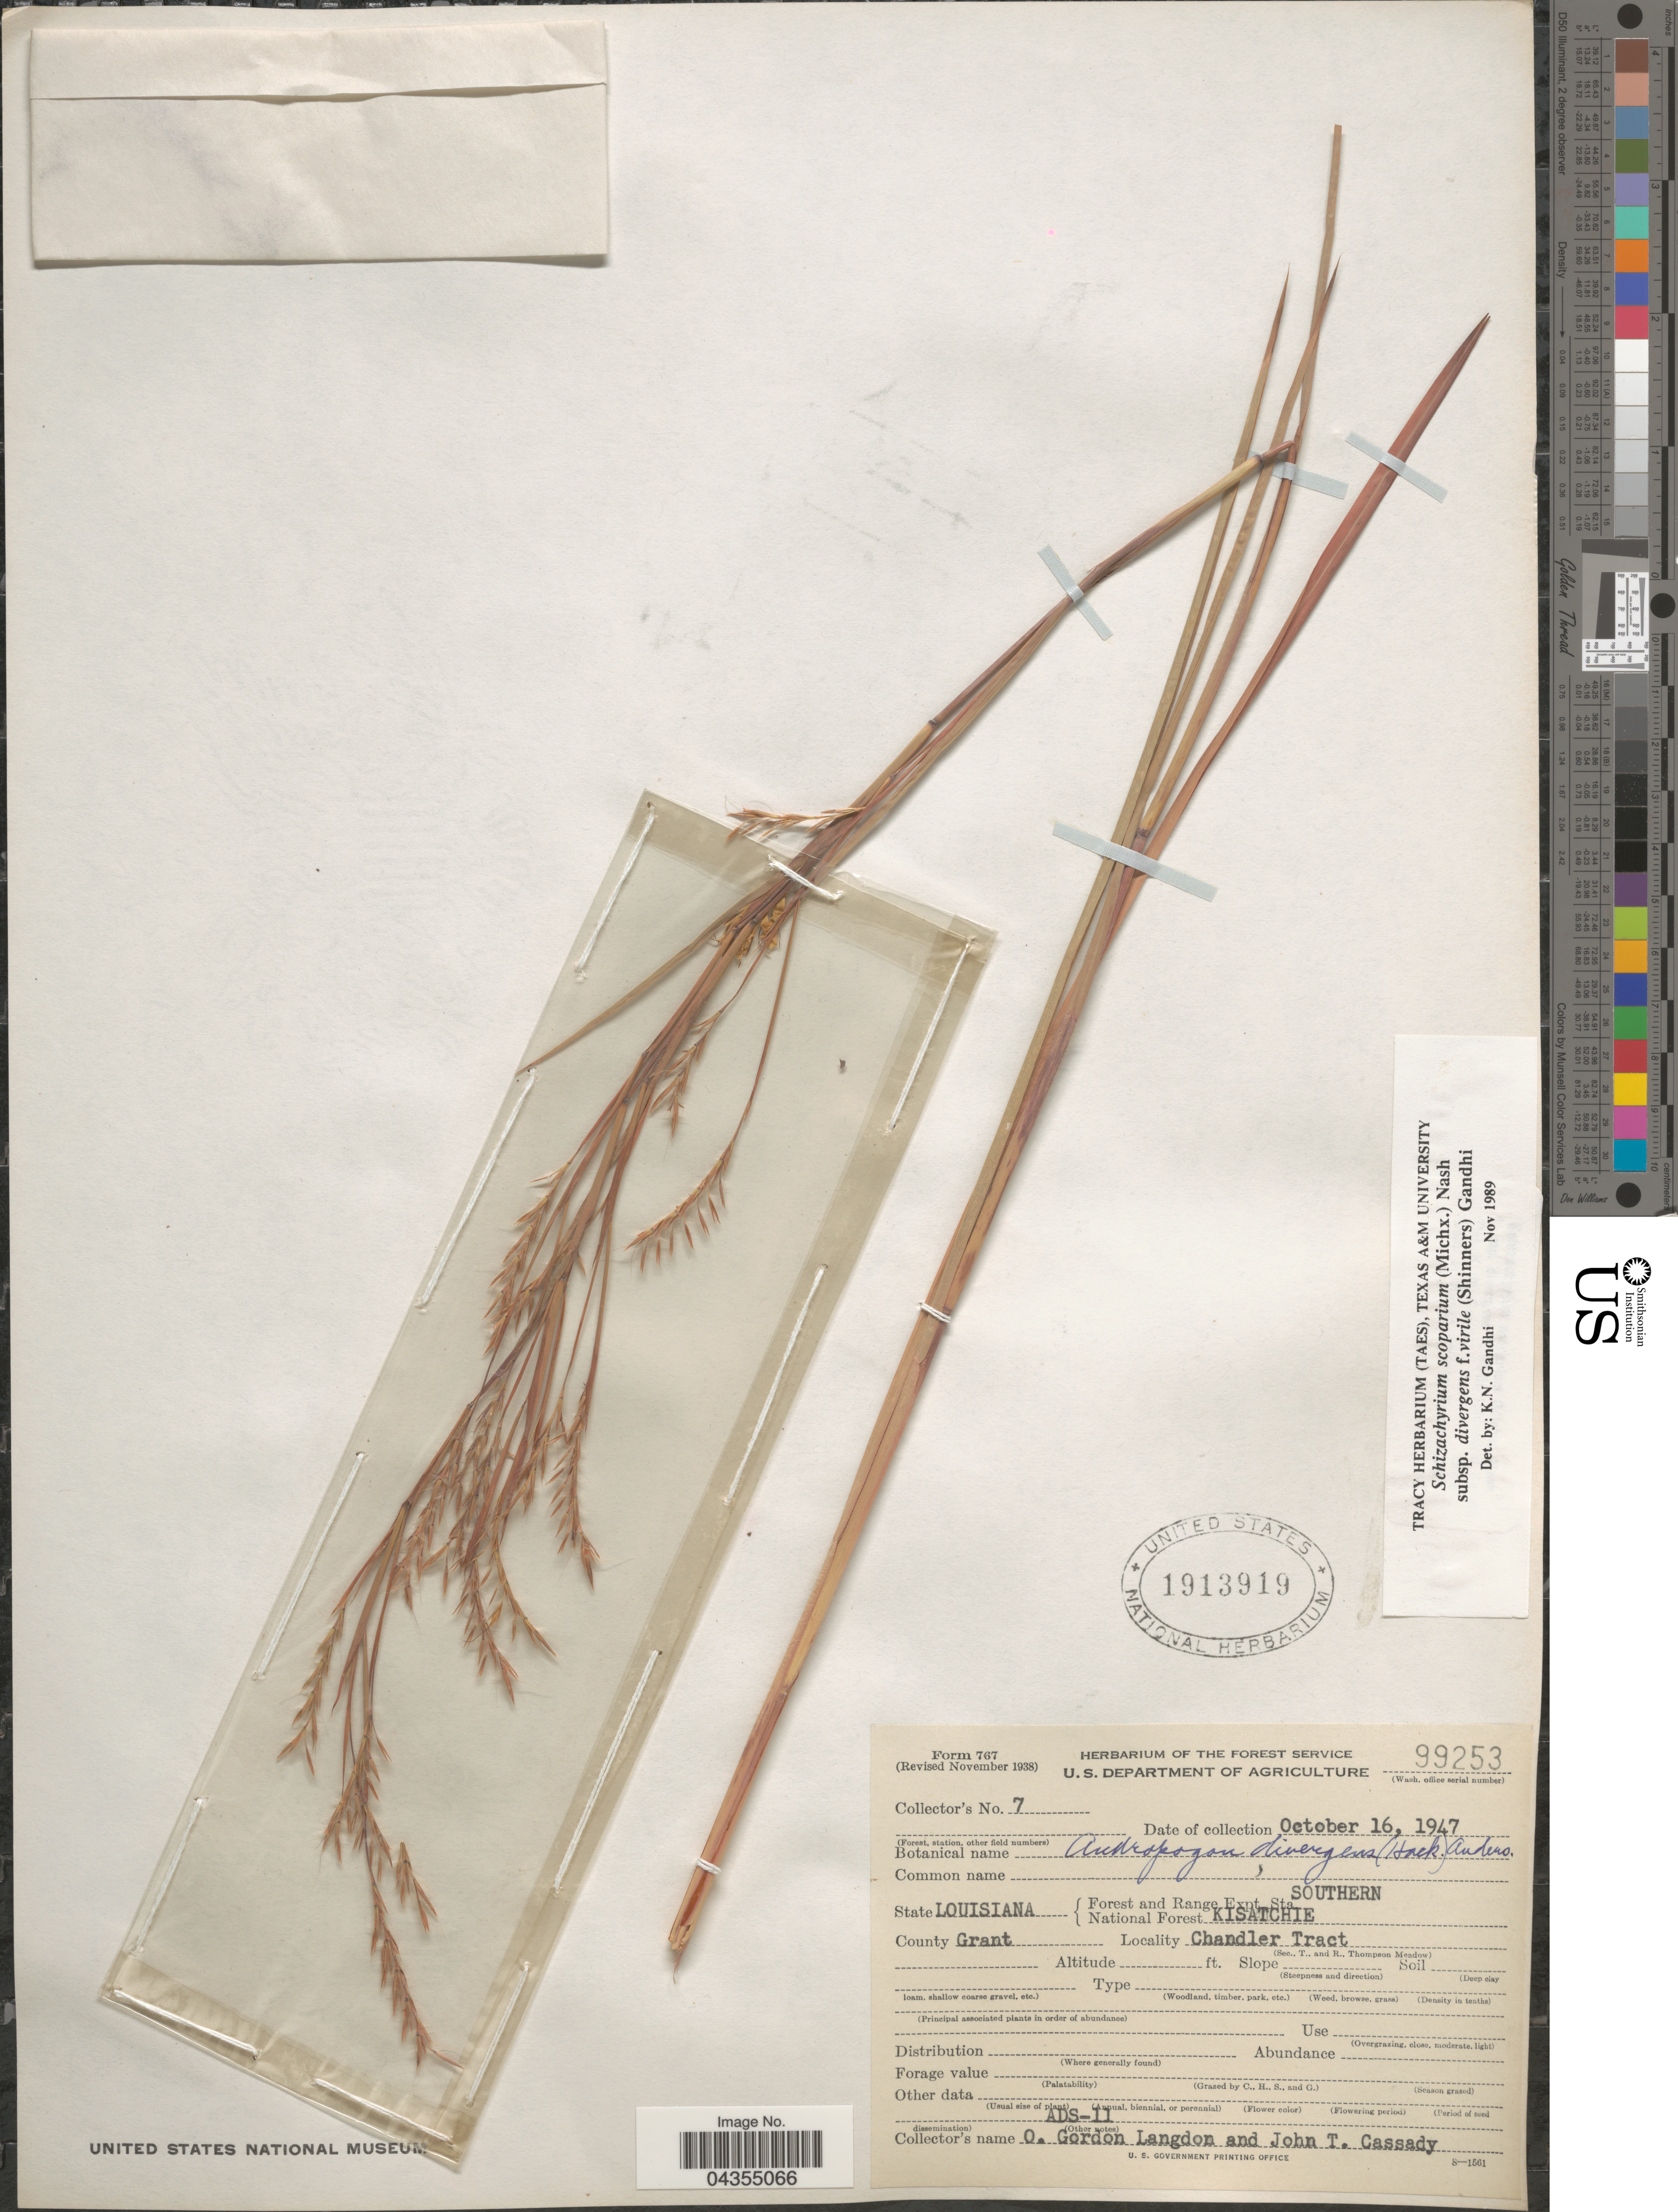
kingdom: Plantae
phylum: Tracheophyta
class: Liliopsida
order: Poales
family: Poaceae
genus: Schizachyrium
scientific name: Schizachyrium scoparium var. divergens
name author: (Hack.) Gould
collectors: O. Langdon & J. Cassady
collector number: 7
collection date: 1947-10-16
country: United States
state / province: Louisiana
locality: Forest and Range Expt. Sta. Southern. National Forest Kisatchie. County Grant. Chandler Tract.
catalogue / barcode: US 1913919